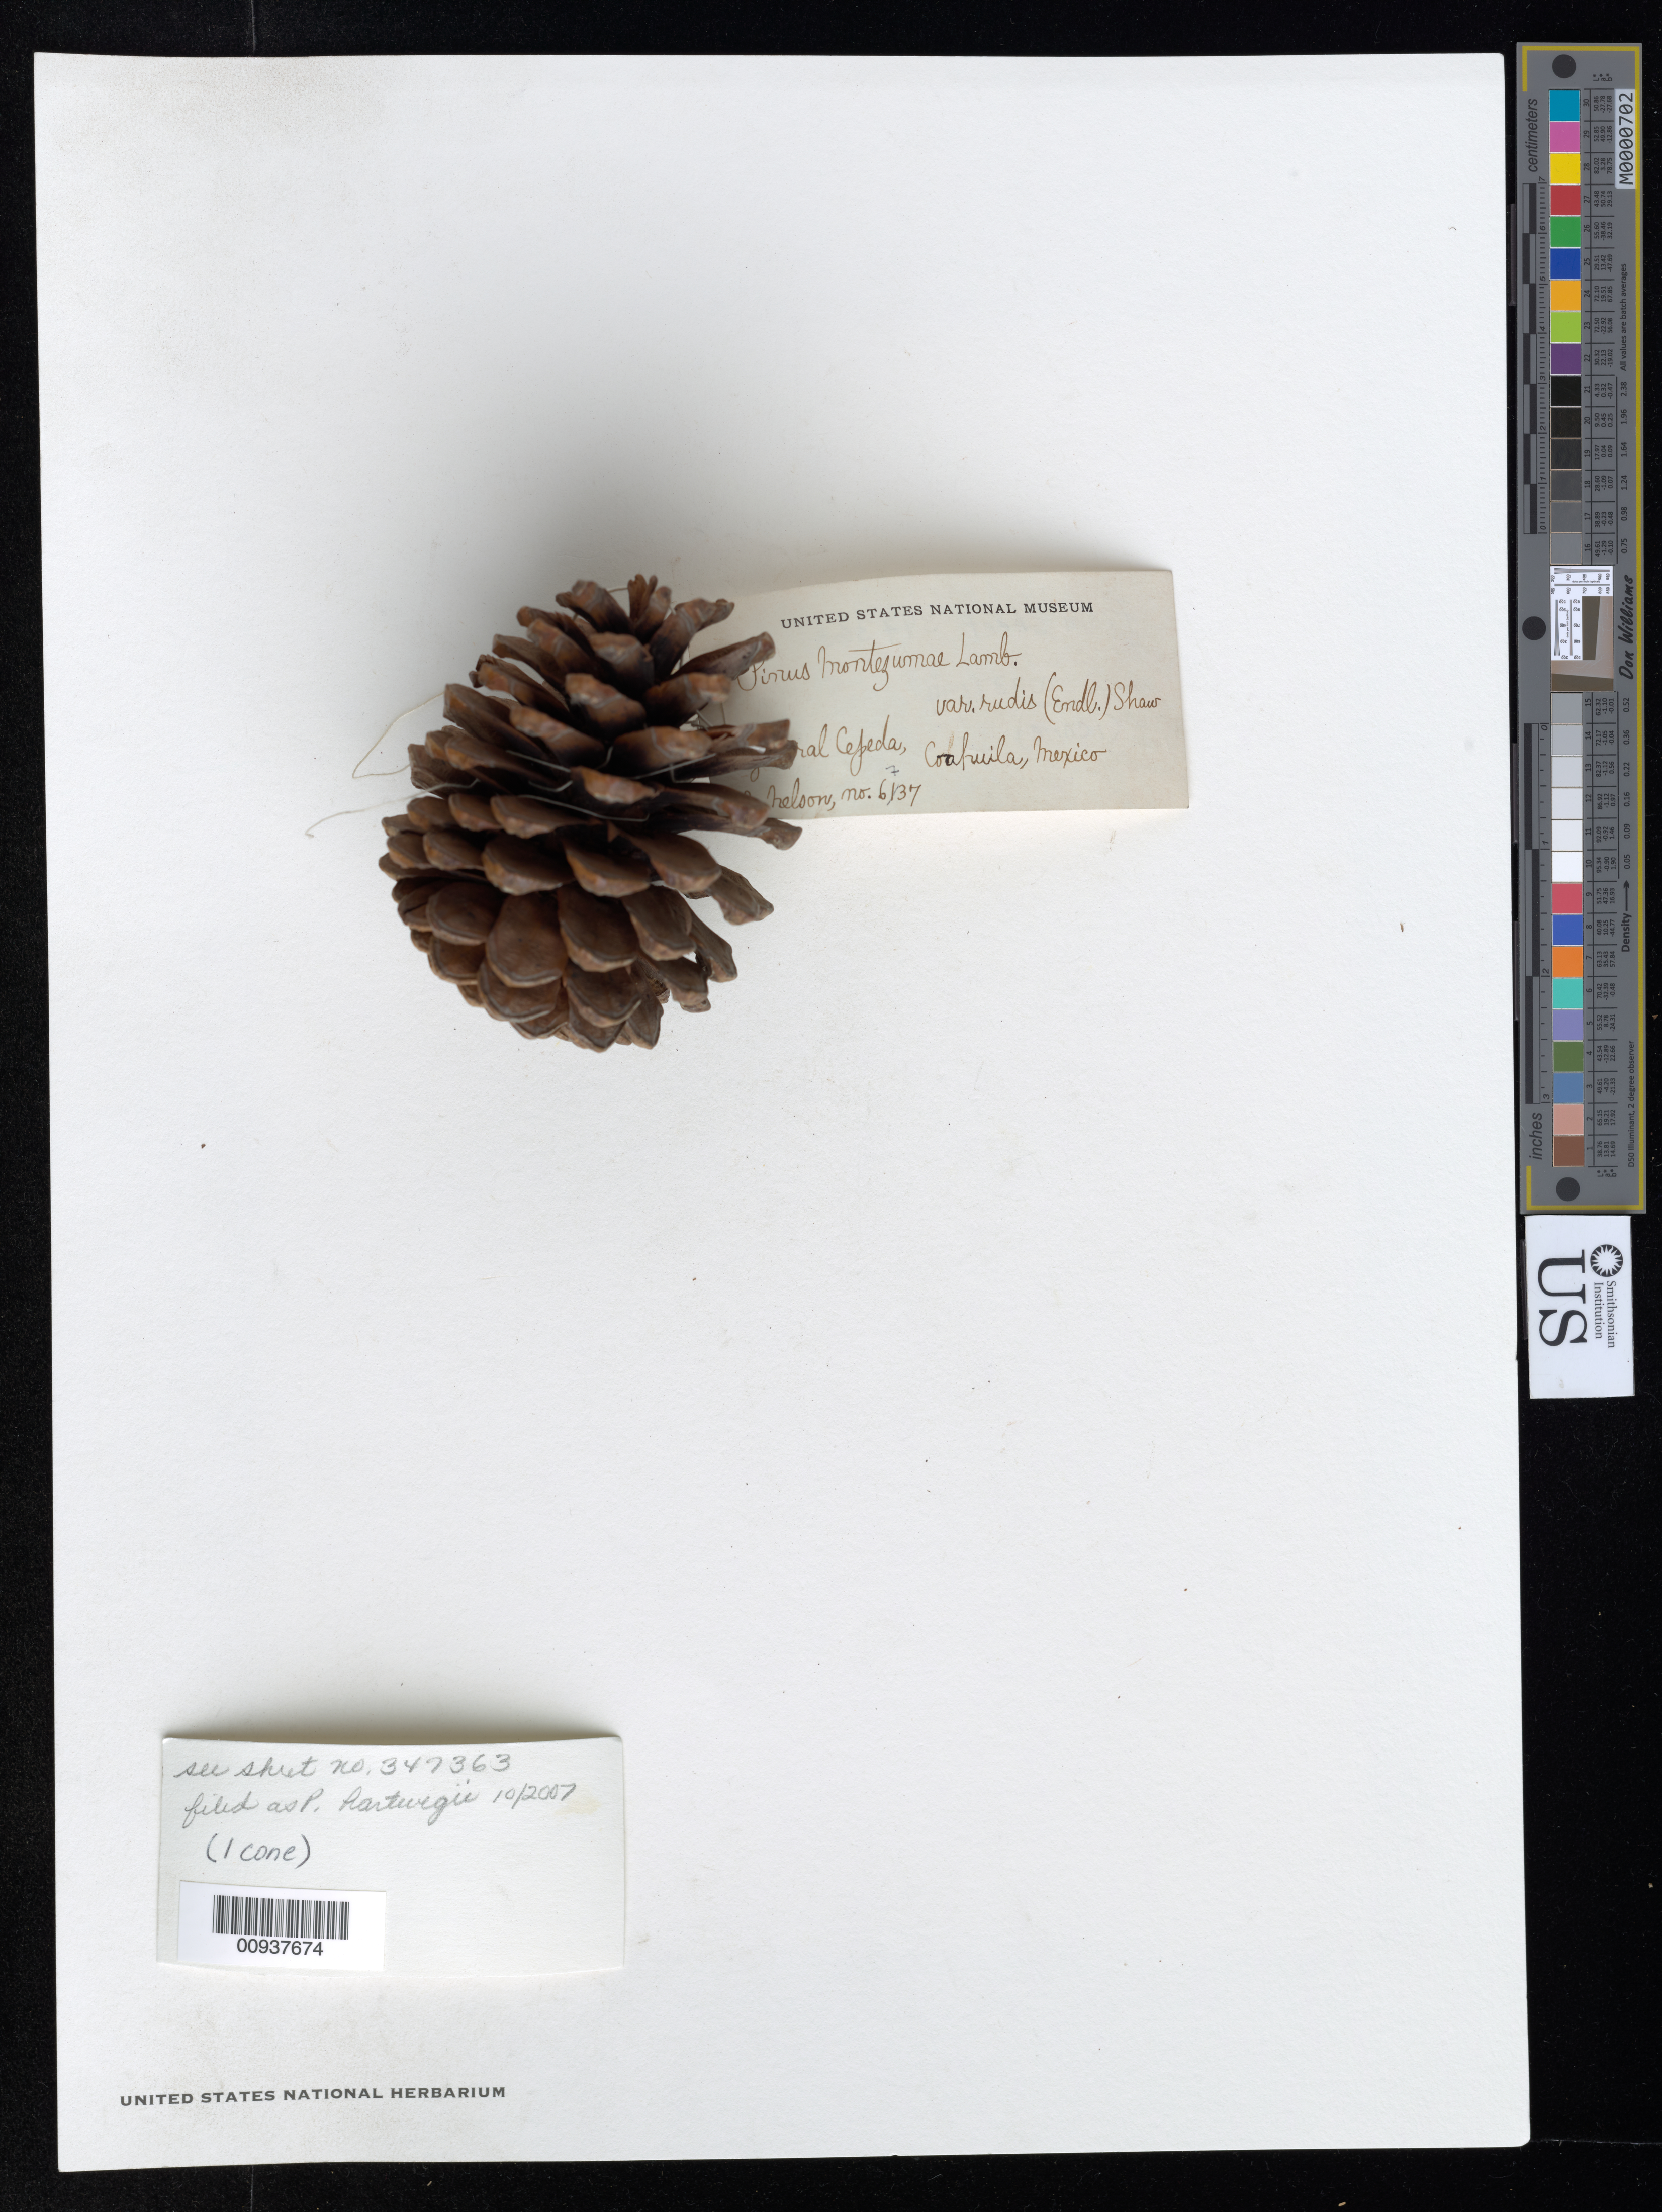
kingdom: Plantae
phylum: Tracheophyta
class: Pinopsida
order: Pinales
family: Pinaceae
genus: Pinus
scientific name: Pinus hartwegii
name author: Lindl.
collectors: E. W. Nelson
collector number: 6737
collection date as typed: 20 Apr 1902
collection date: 1902-04-20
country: Mexico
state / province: Coahuila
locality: General Cepeda.